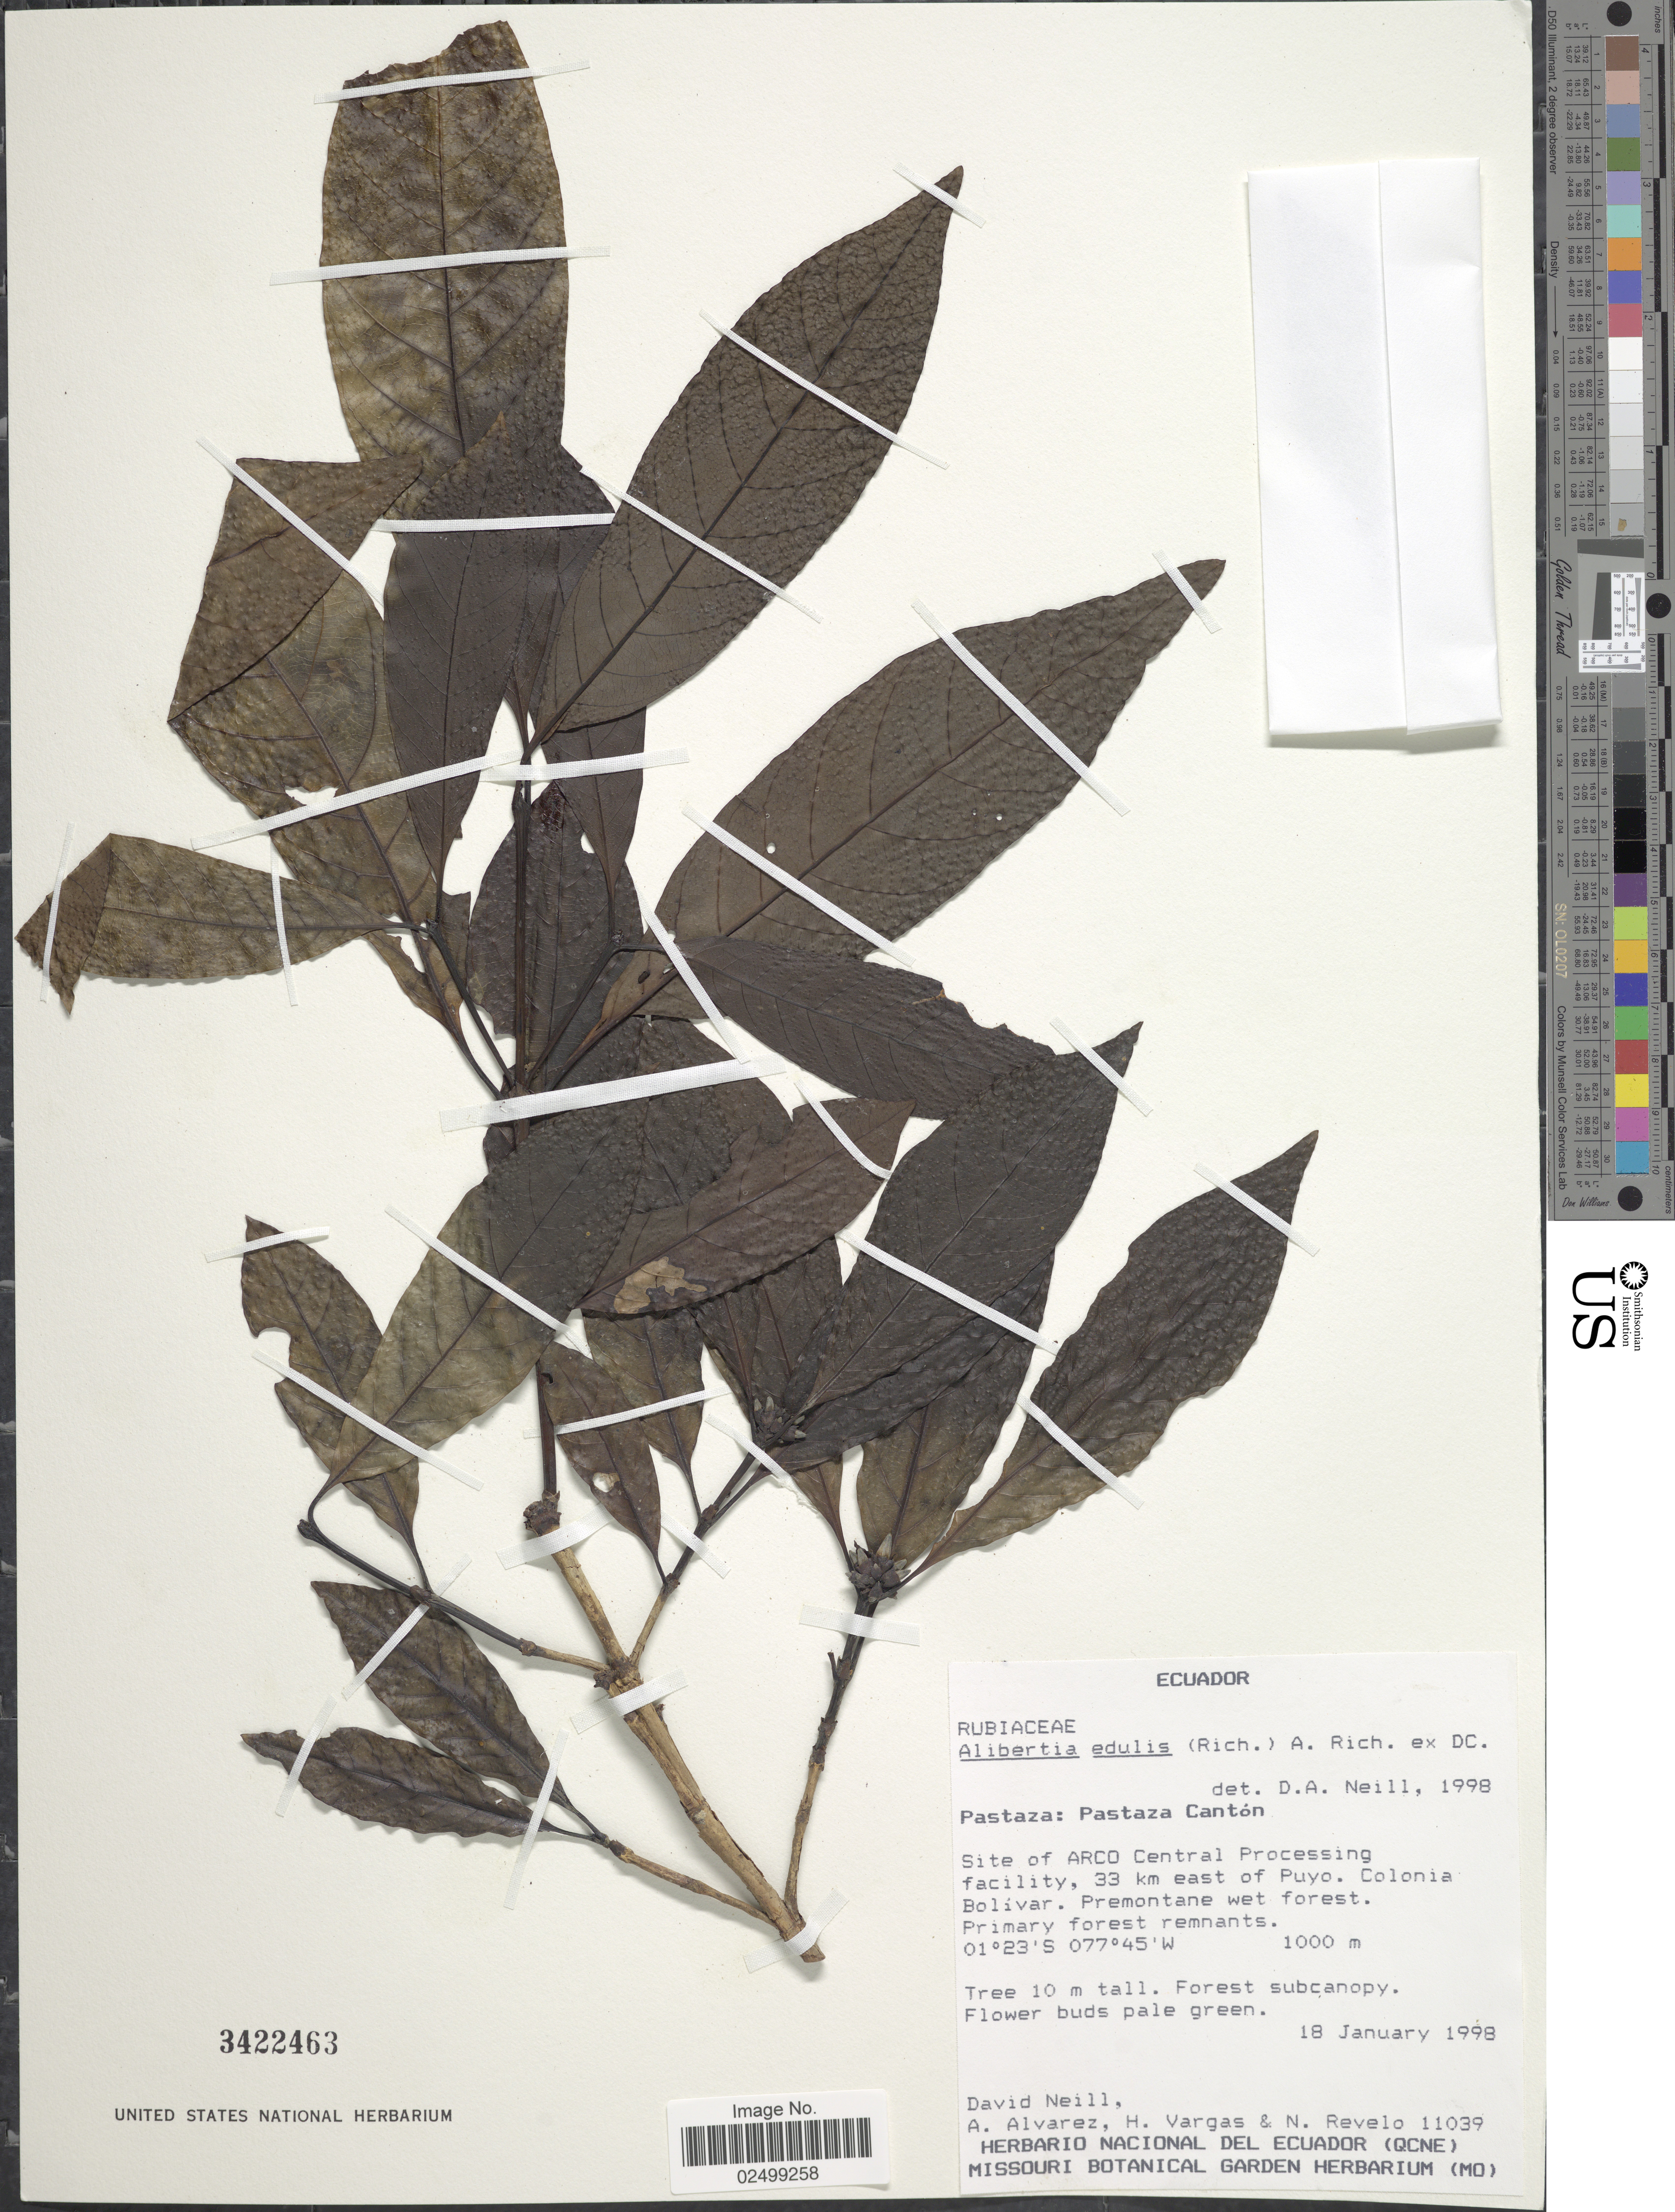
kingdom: Plantae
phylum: Tracheophyta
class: Magnoliopsida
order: Gentianales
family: Rubiaceae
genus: Alibertia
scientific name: Alibertia edulis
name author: (Rich.) A. Rich. ex DC.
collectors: D. Neill, A. Alvarez, H. Vargas & N. Revelo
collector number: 11039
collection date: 1998-01-18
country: Ecuador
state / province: Pastaza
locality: Pastaza Cantón, Site of ARCO Central Processing facility, 33 km east of Puyo. Colonia Bolívar. Premontane wet forest. Primary forest remnants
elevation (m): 1000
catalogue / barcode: US 3422463